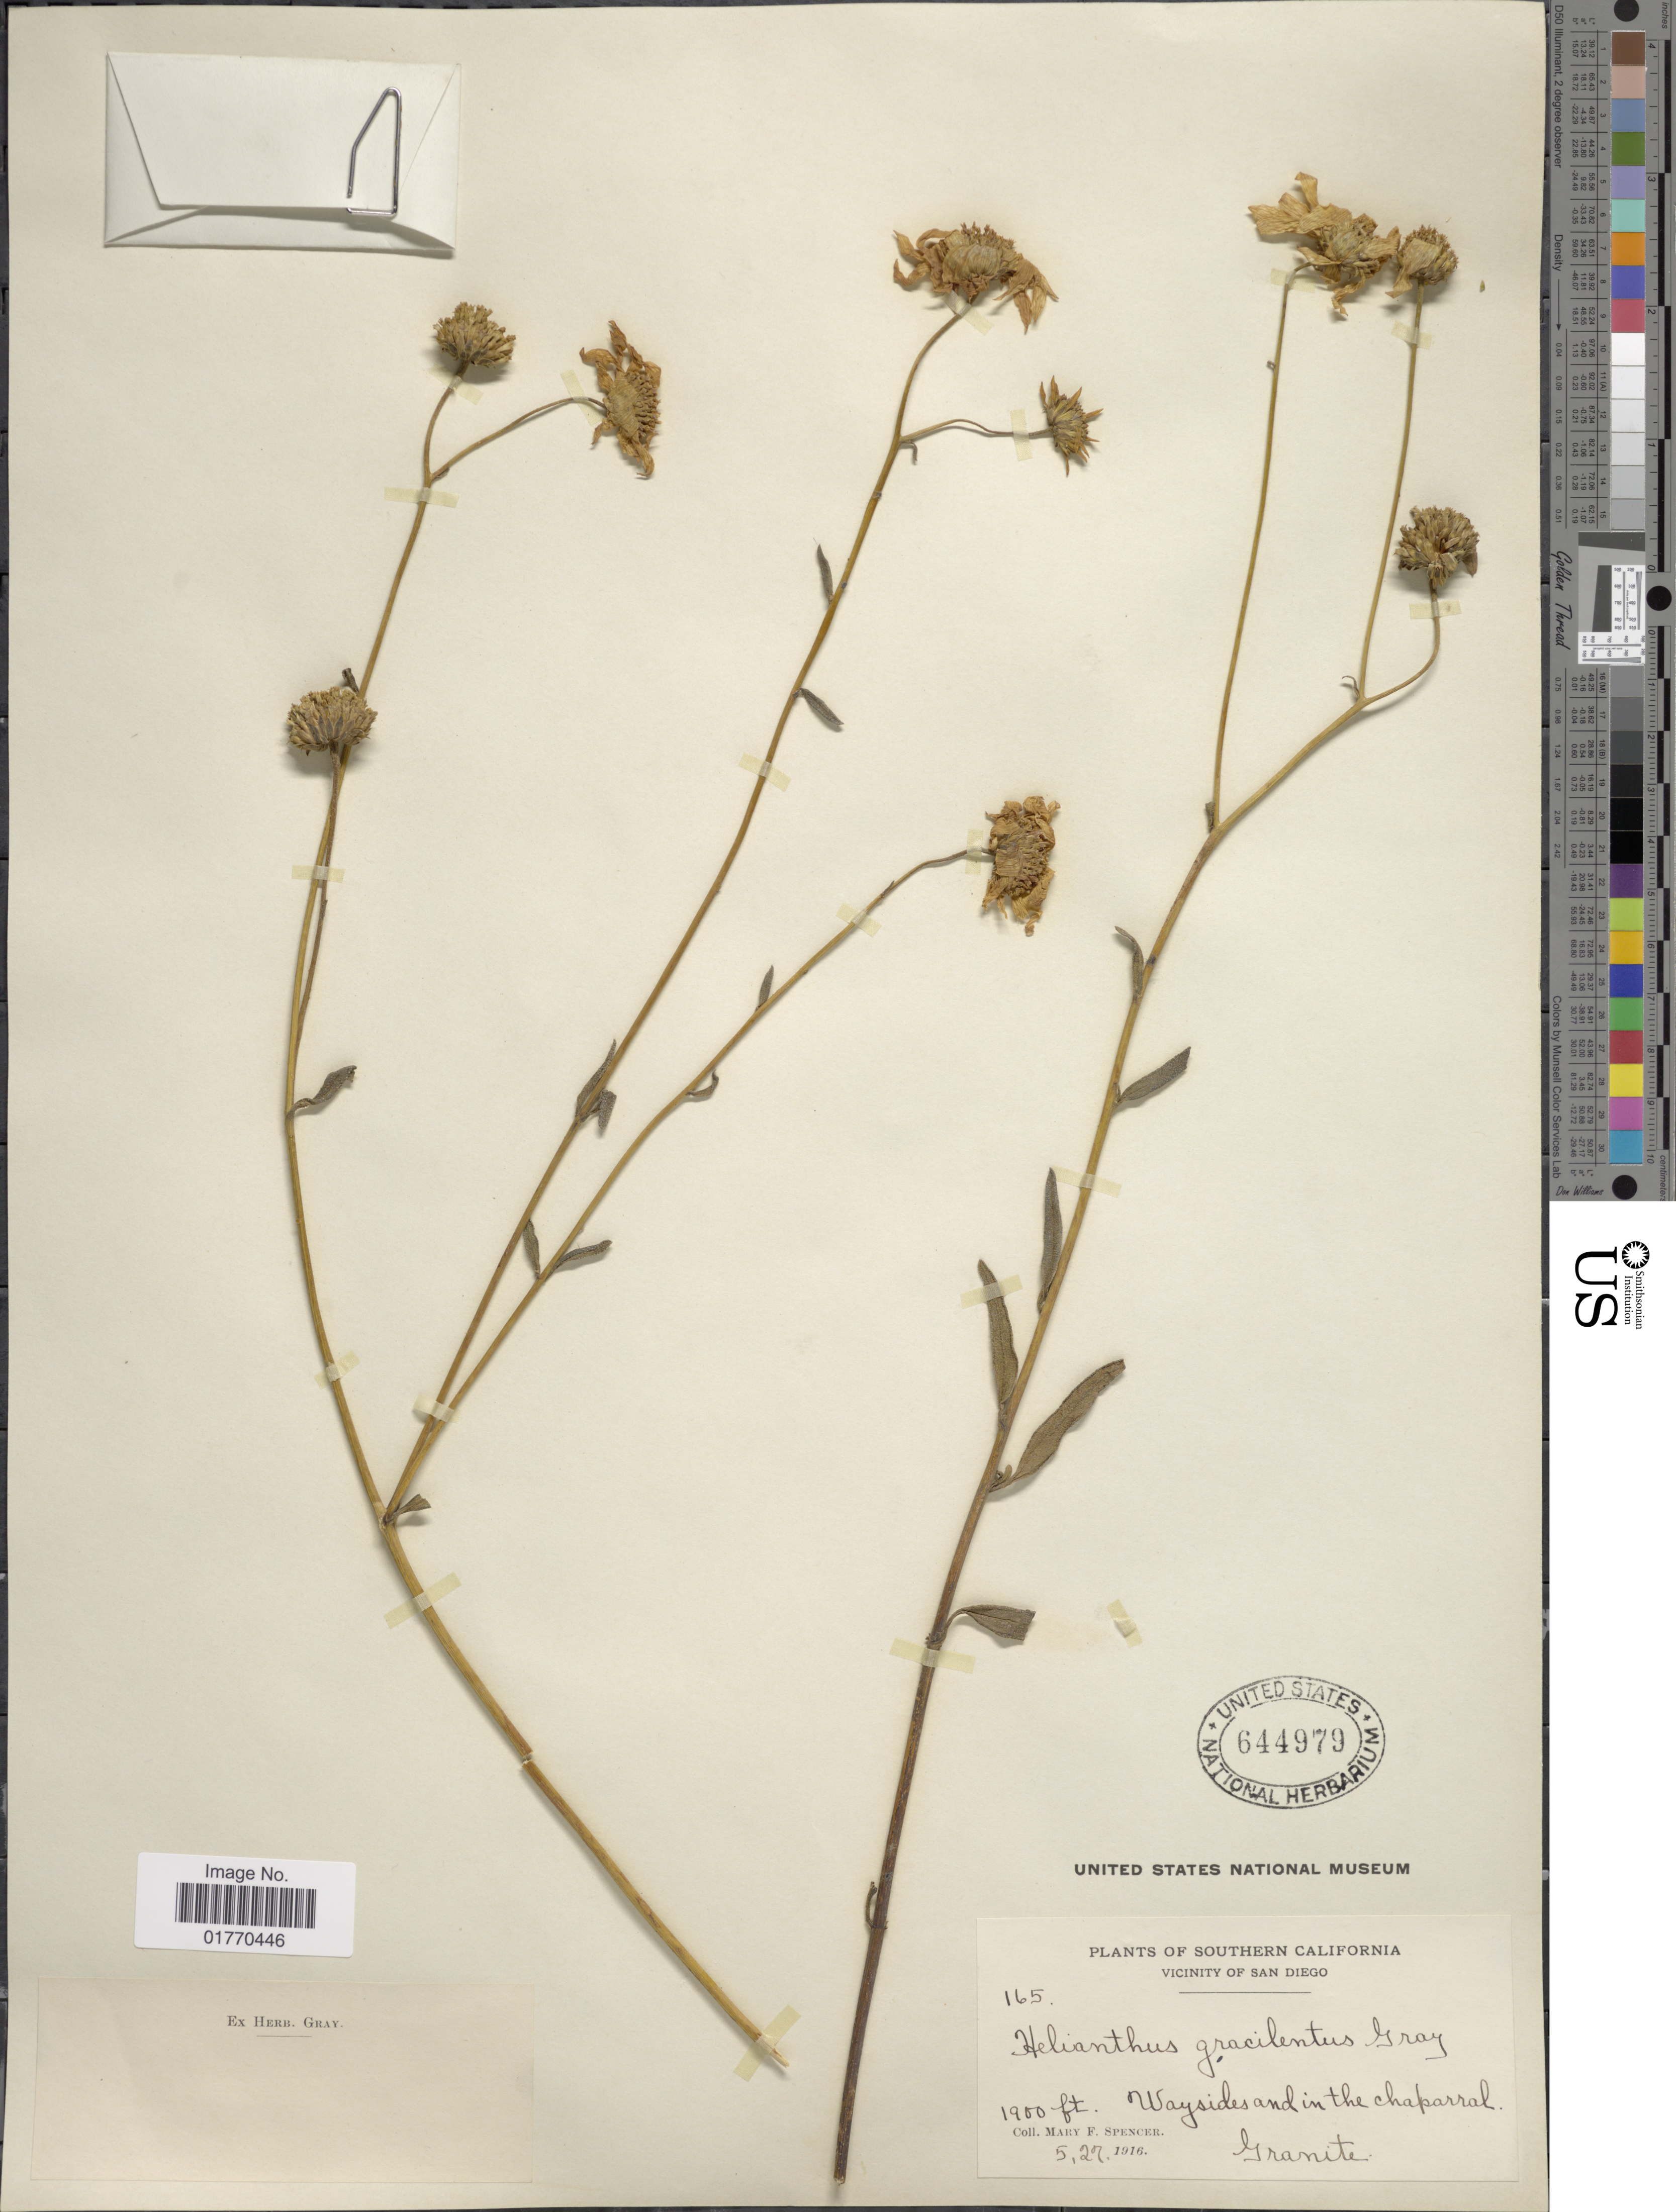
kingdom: Plantae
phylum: Tracheophyta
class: Magnoliopsida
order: Asterales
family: Asteraceae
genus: Helianthus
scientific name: Helianthus gracilentus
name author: A. Gray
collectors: M. Spencer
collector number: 165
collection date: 1916-05-27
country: United States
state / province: California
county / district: San Diego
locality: Southern California, Vicinity of San Diego, Waysides and in chaparral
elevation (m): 579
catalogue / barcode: US 644979